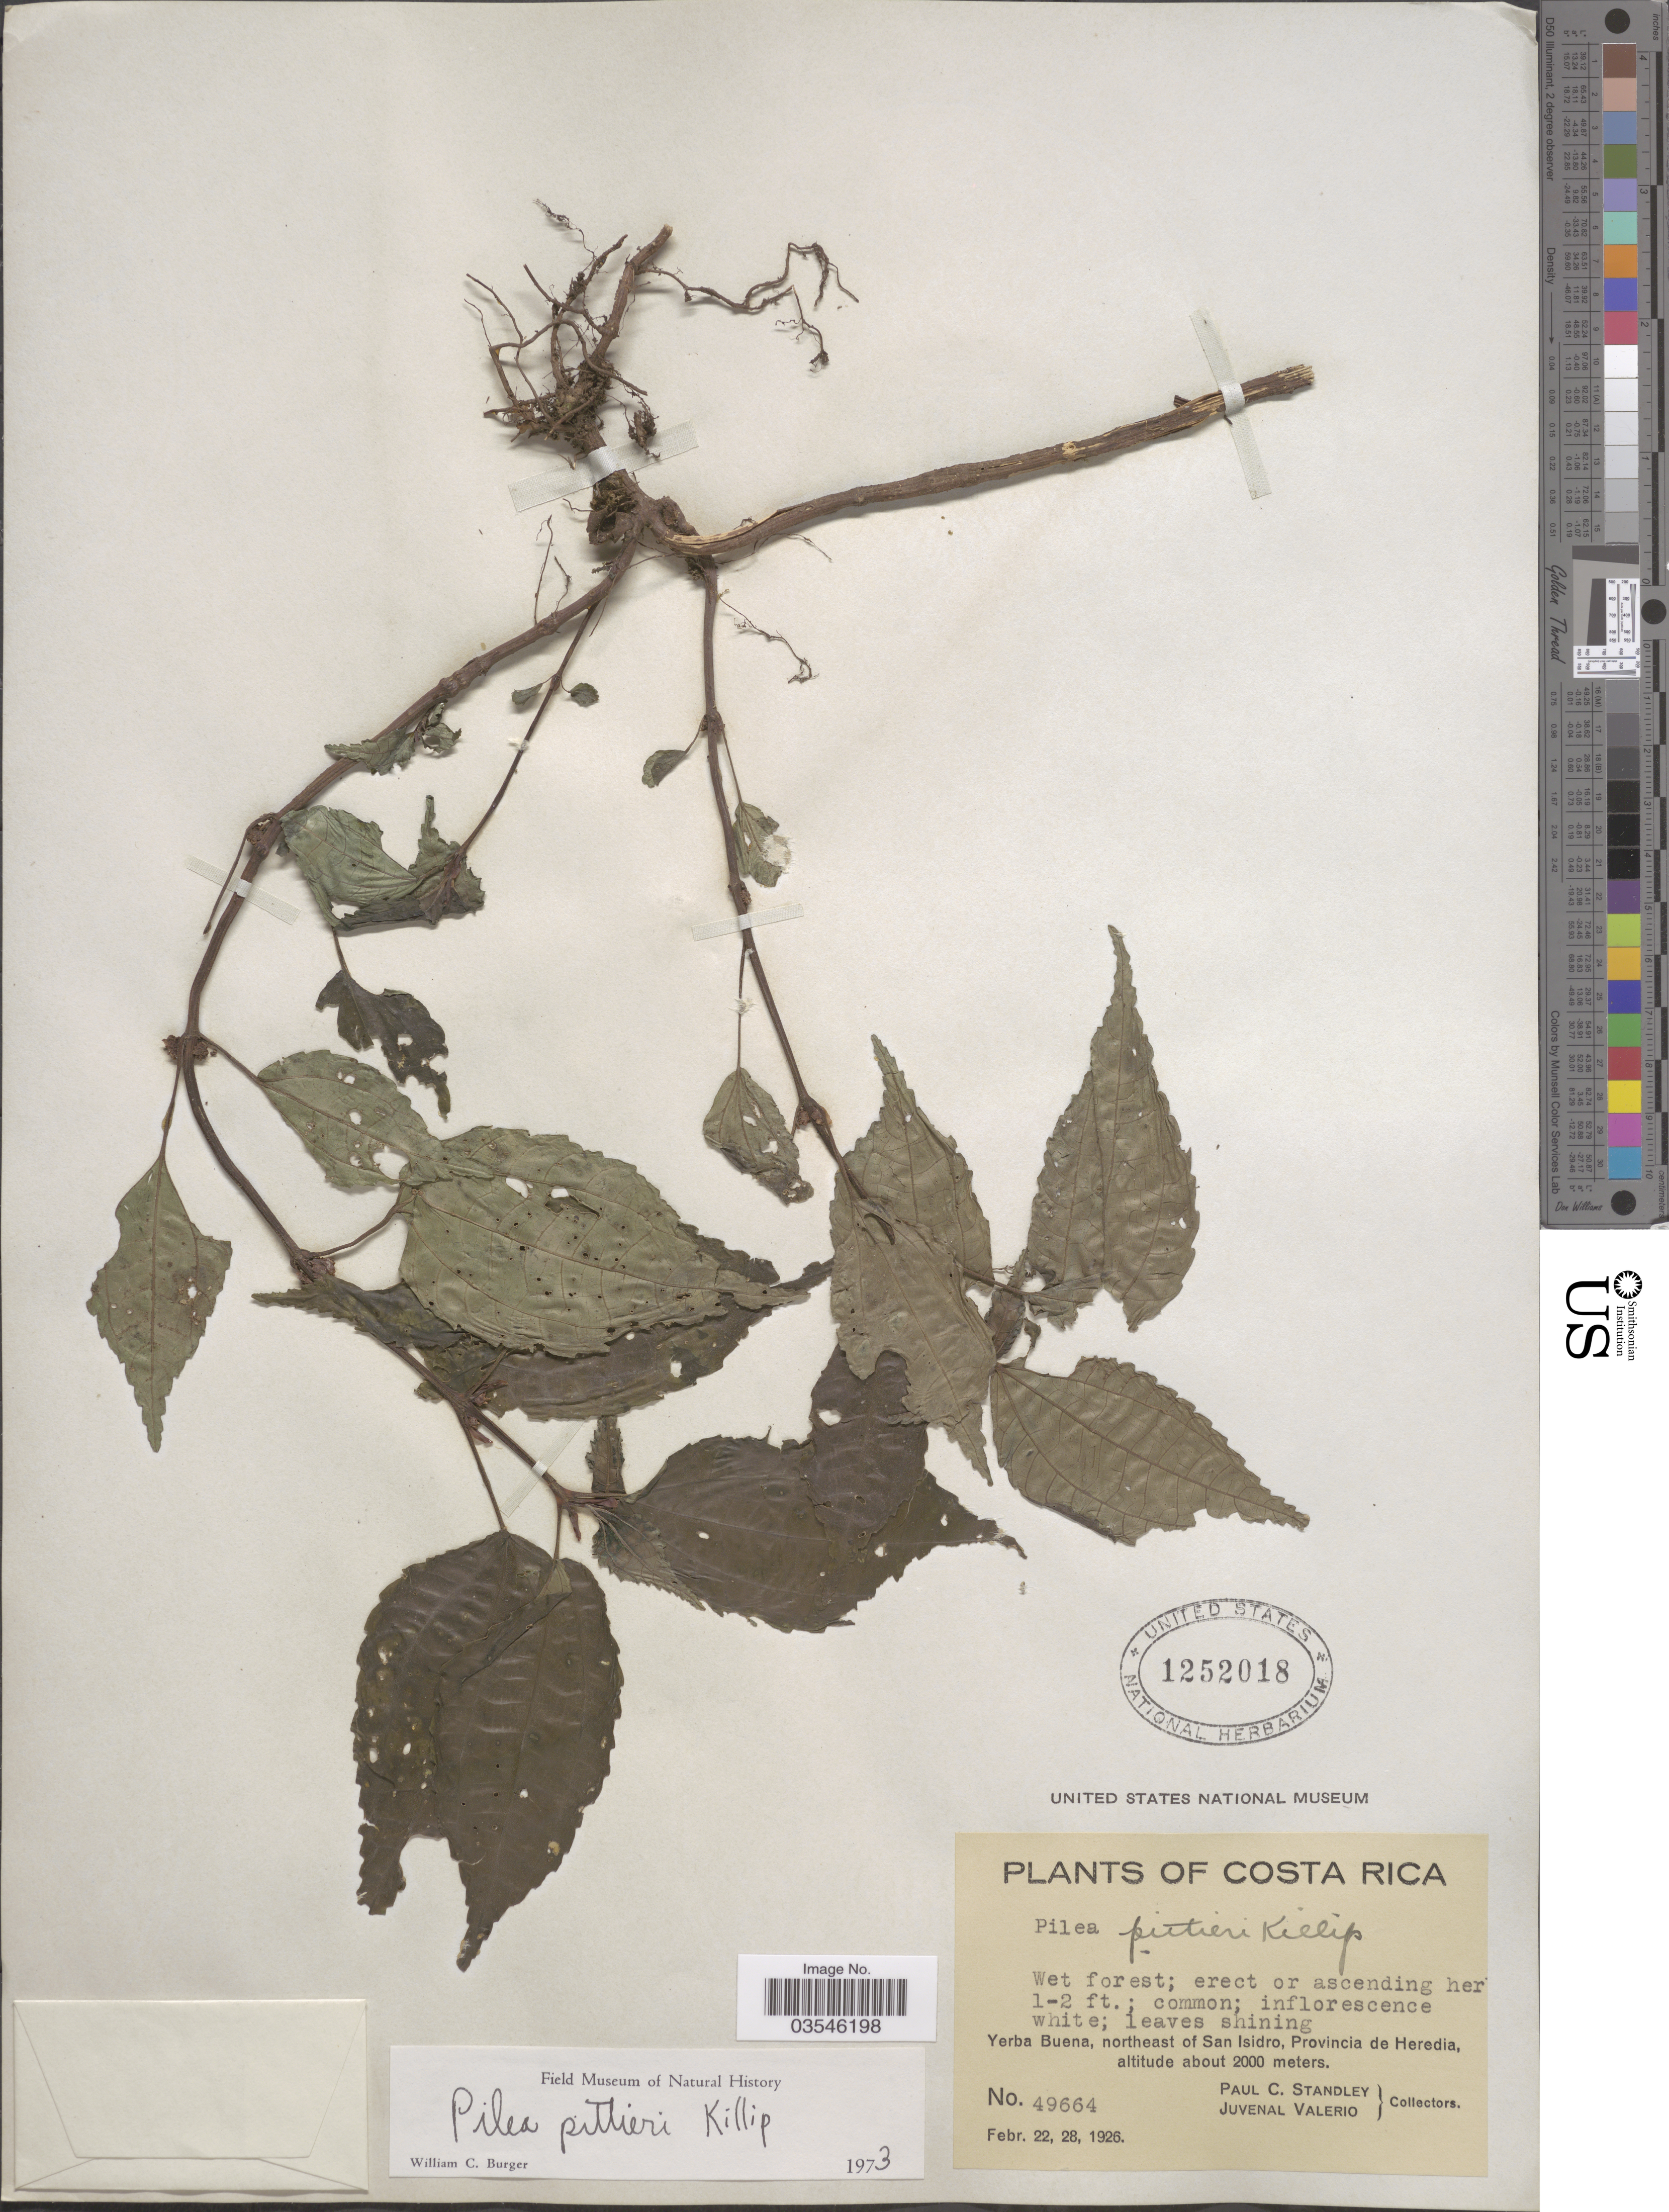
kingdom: Plantae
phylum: Tracheophyta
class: Magnoliopsida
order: Rosales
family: Urticaceae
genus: Pilea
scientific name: Pilea pittieri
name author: Killip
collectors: P. C. Standley & J. Valerio R.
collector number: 49664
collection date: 1926-02-22/1926-02-28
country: Costa Rica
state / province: Heredia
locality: Yerba Buena, northeast of San Isidro, Provincia de Heredia.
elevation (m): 2000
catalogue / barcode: US 1252018